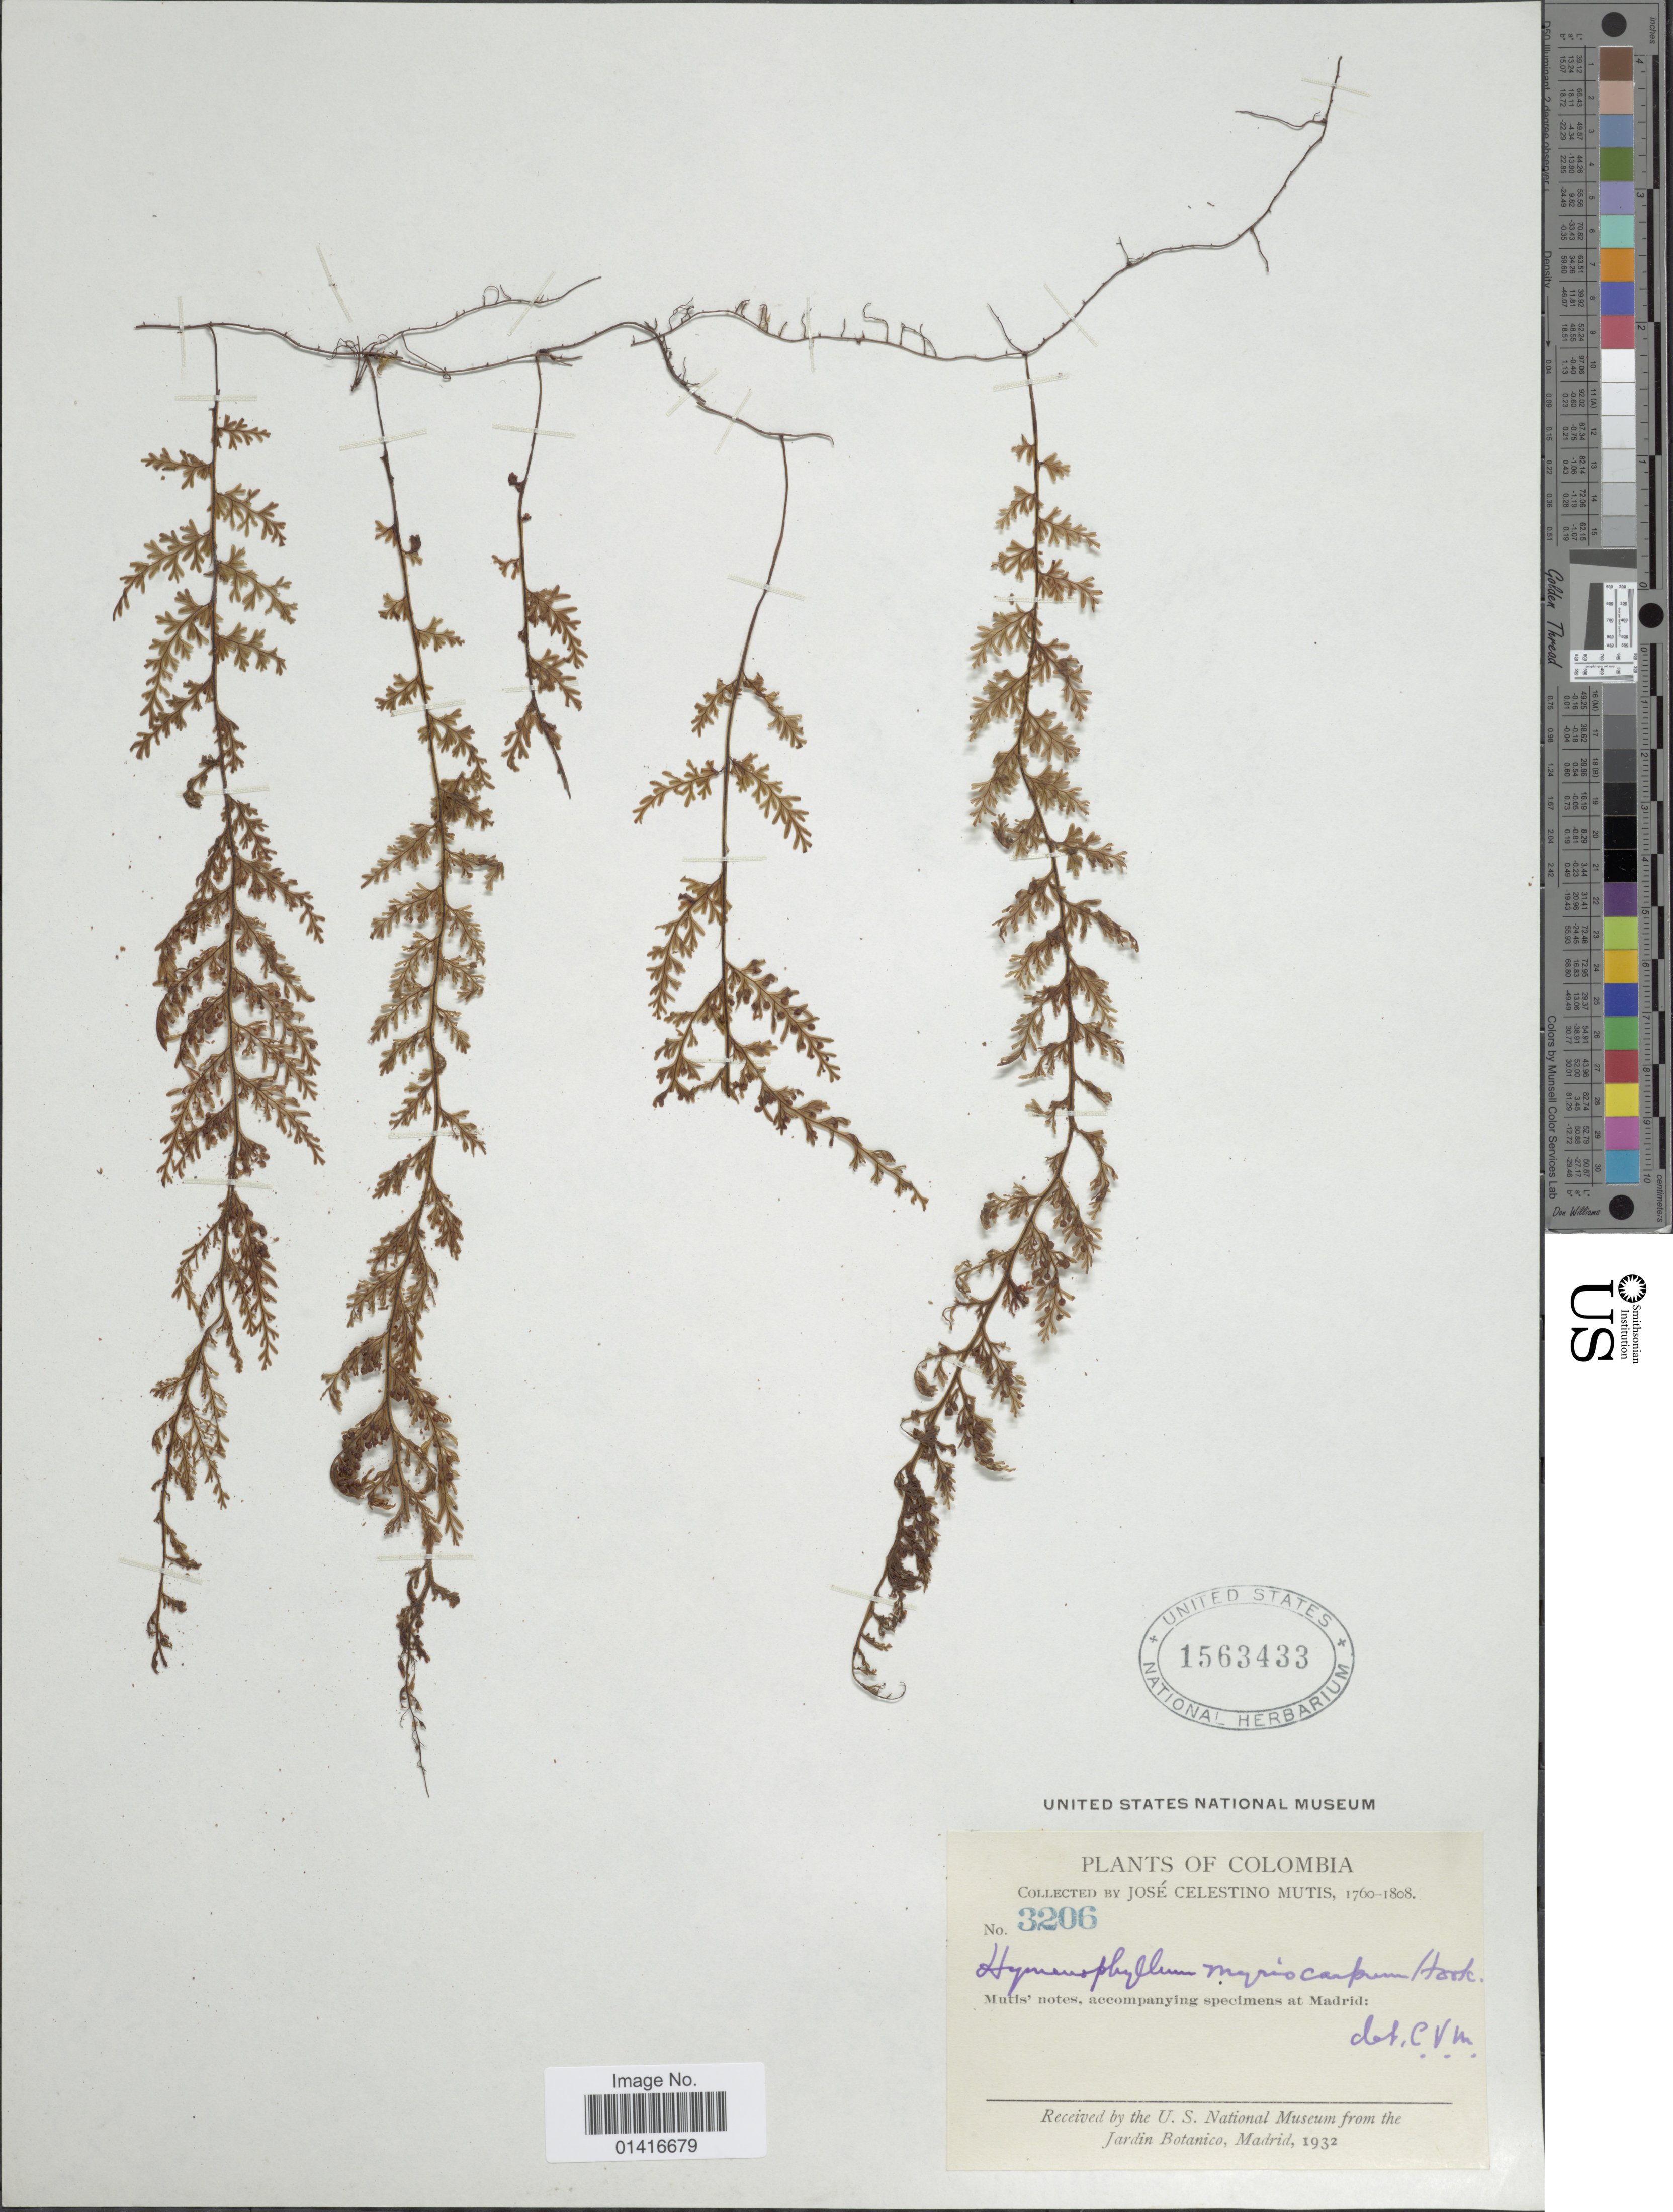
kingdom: Plantae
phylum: Tracheophyta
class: Polypodiopsida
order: Hymenophyllales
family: Hymenophyllaceae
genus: Hymenophyllum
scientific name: Hymenophyllum myriocarpum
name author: Hook.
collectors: J. C. B. Mutis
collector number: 3206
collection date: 1760/1808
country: Colombia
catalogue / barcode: US 1563433